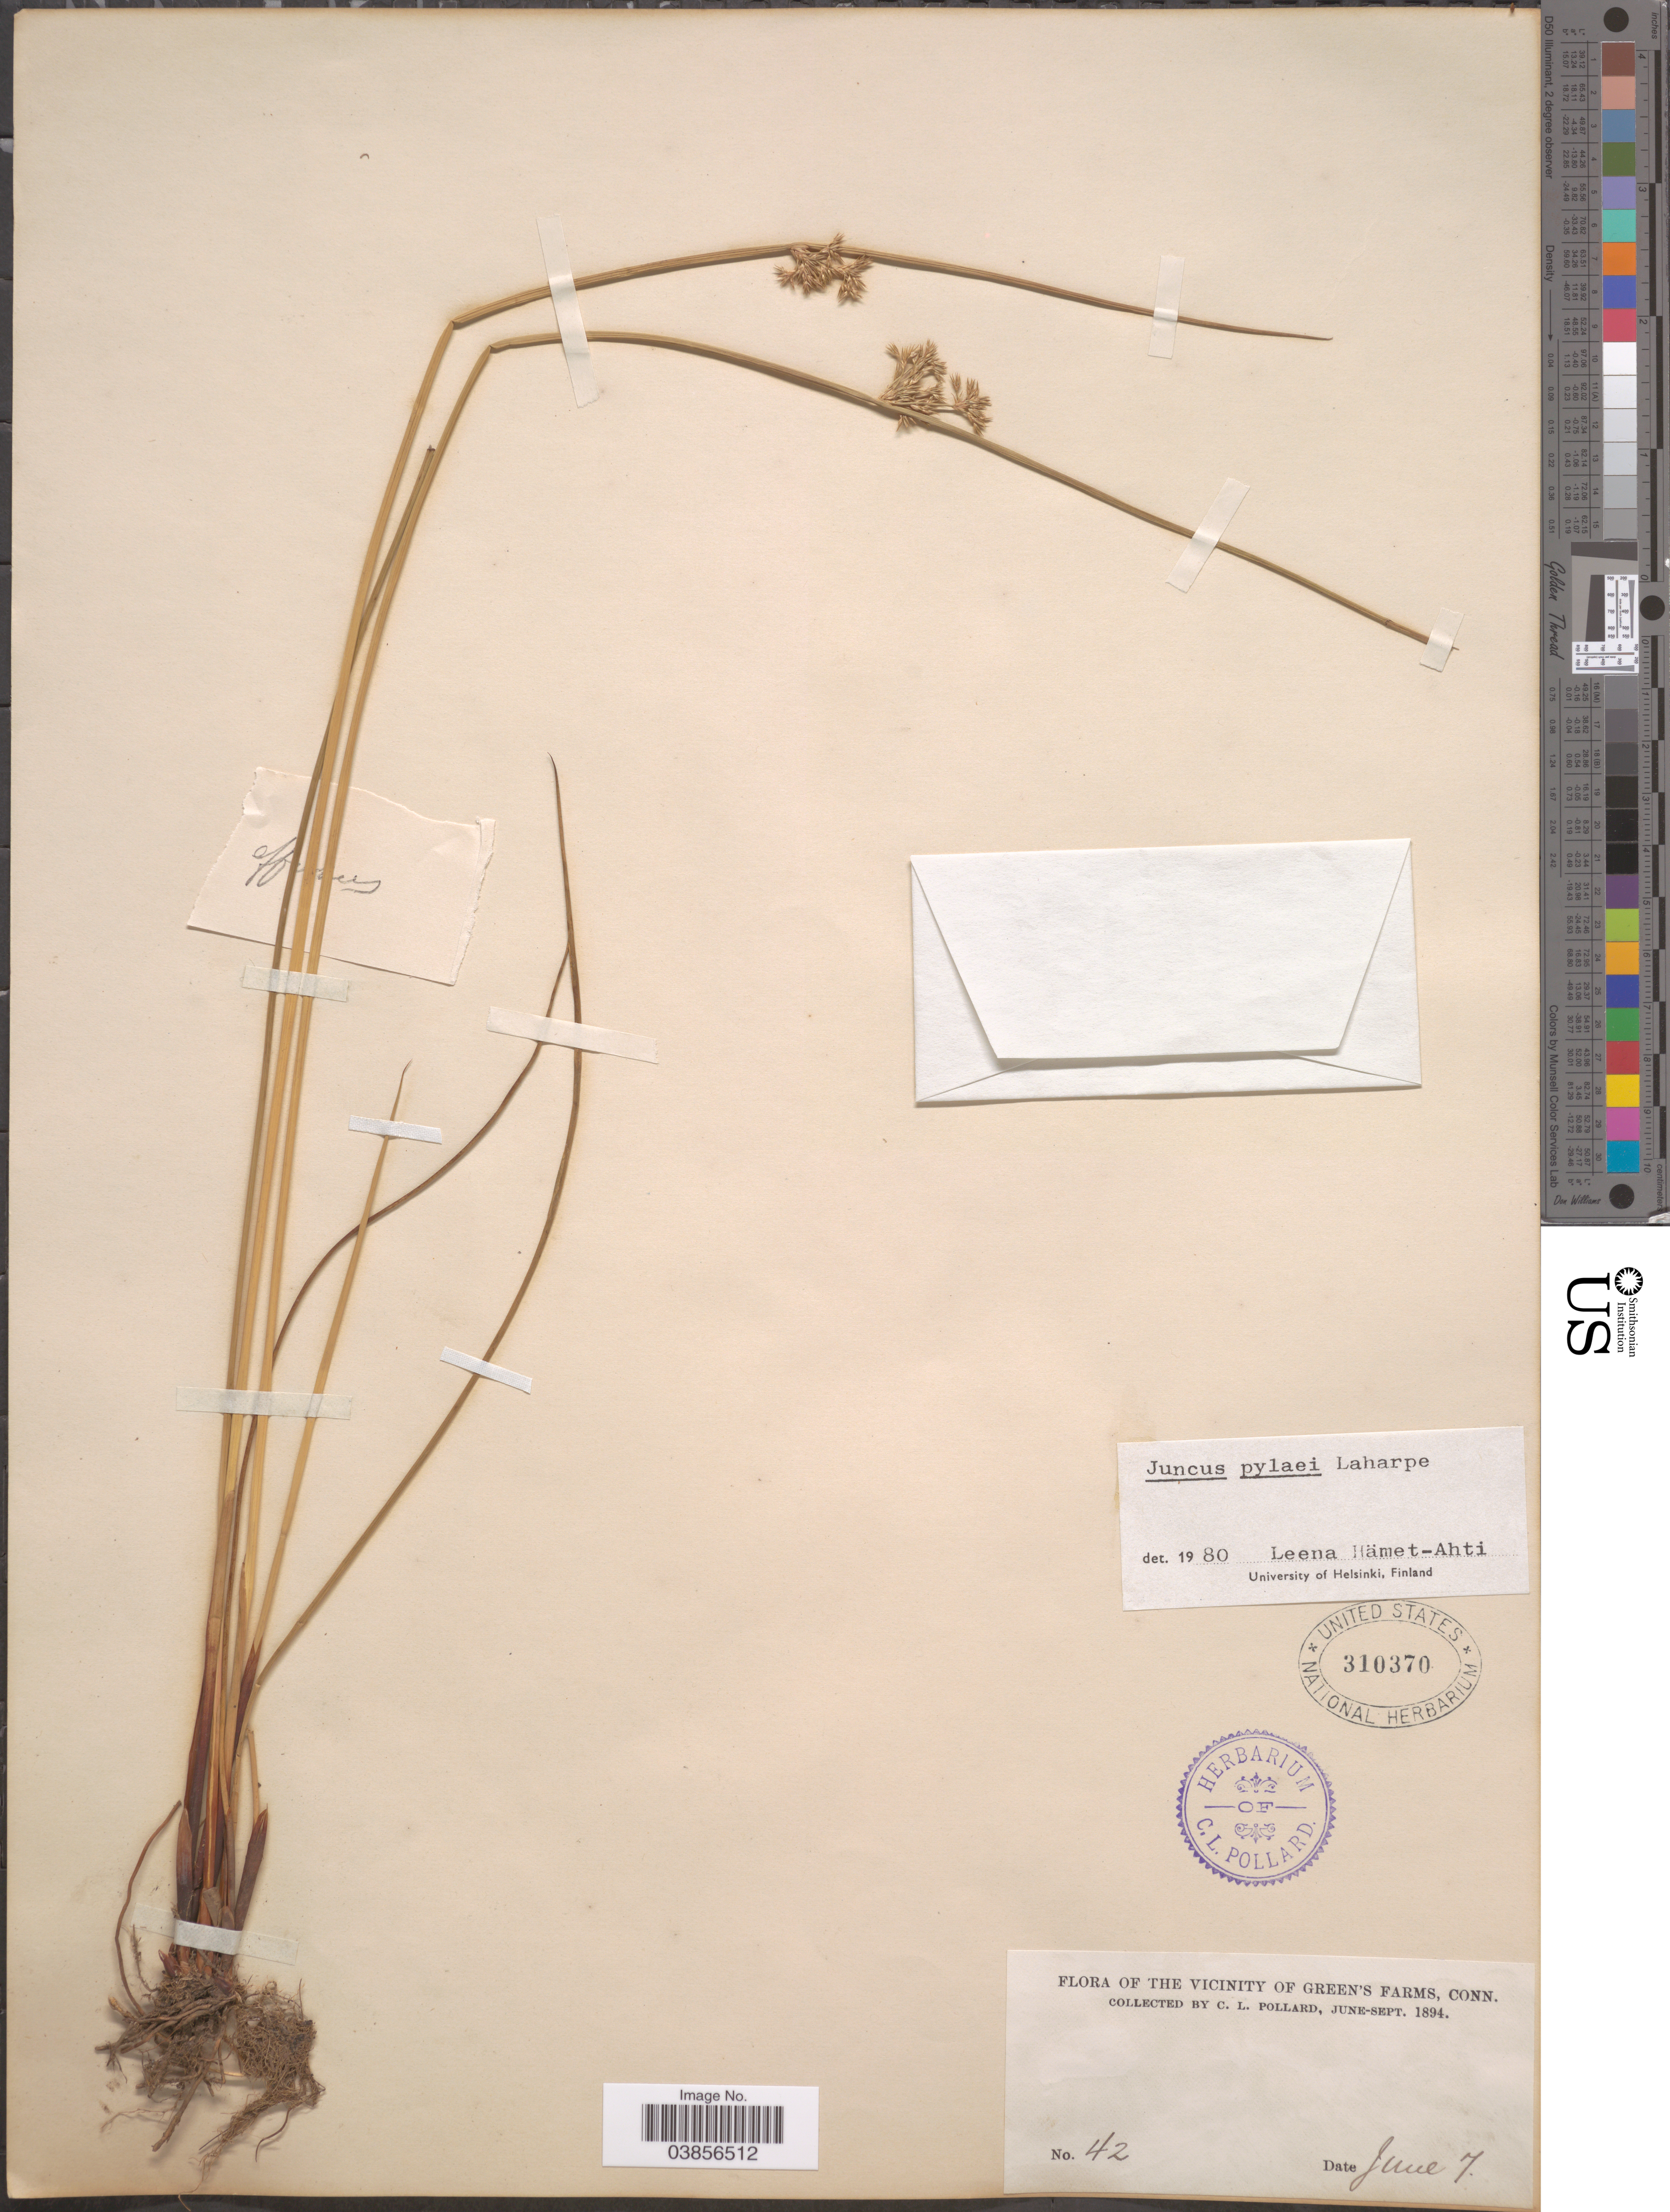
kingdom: Plantae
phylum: Tracheophyta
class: Liliopsida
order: Poales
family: Juncaceae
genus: Juncus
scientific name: Juncus pylaei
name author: Laharpe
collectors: C. L. Pollard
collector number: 42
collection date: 1894-06-07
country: United States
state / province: Connecticut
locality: The vicinity of Green's Farms.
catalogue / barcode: US 310370